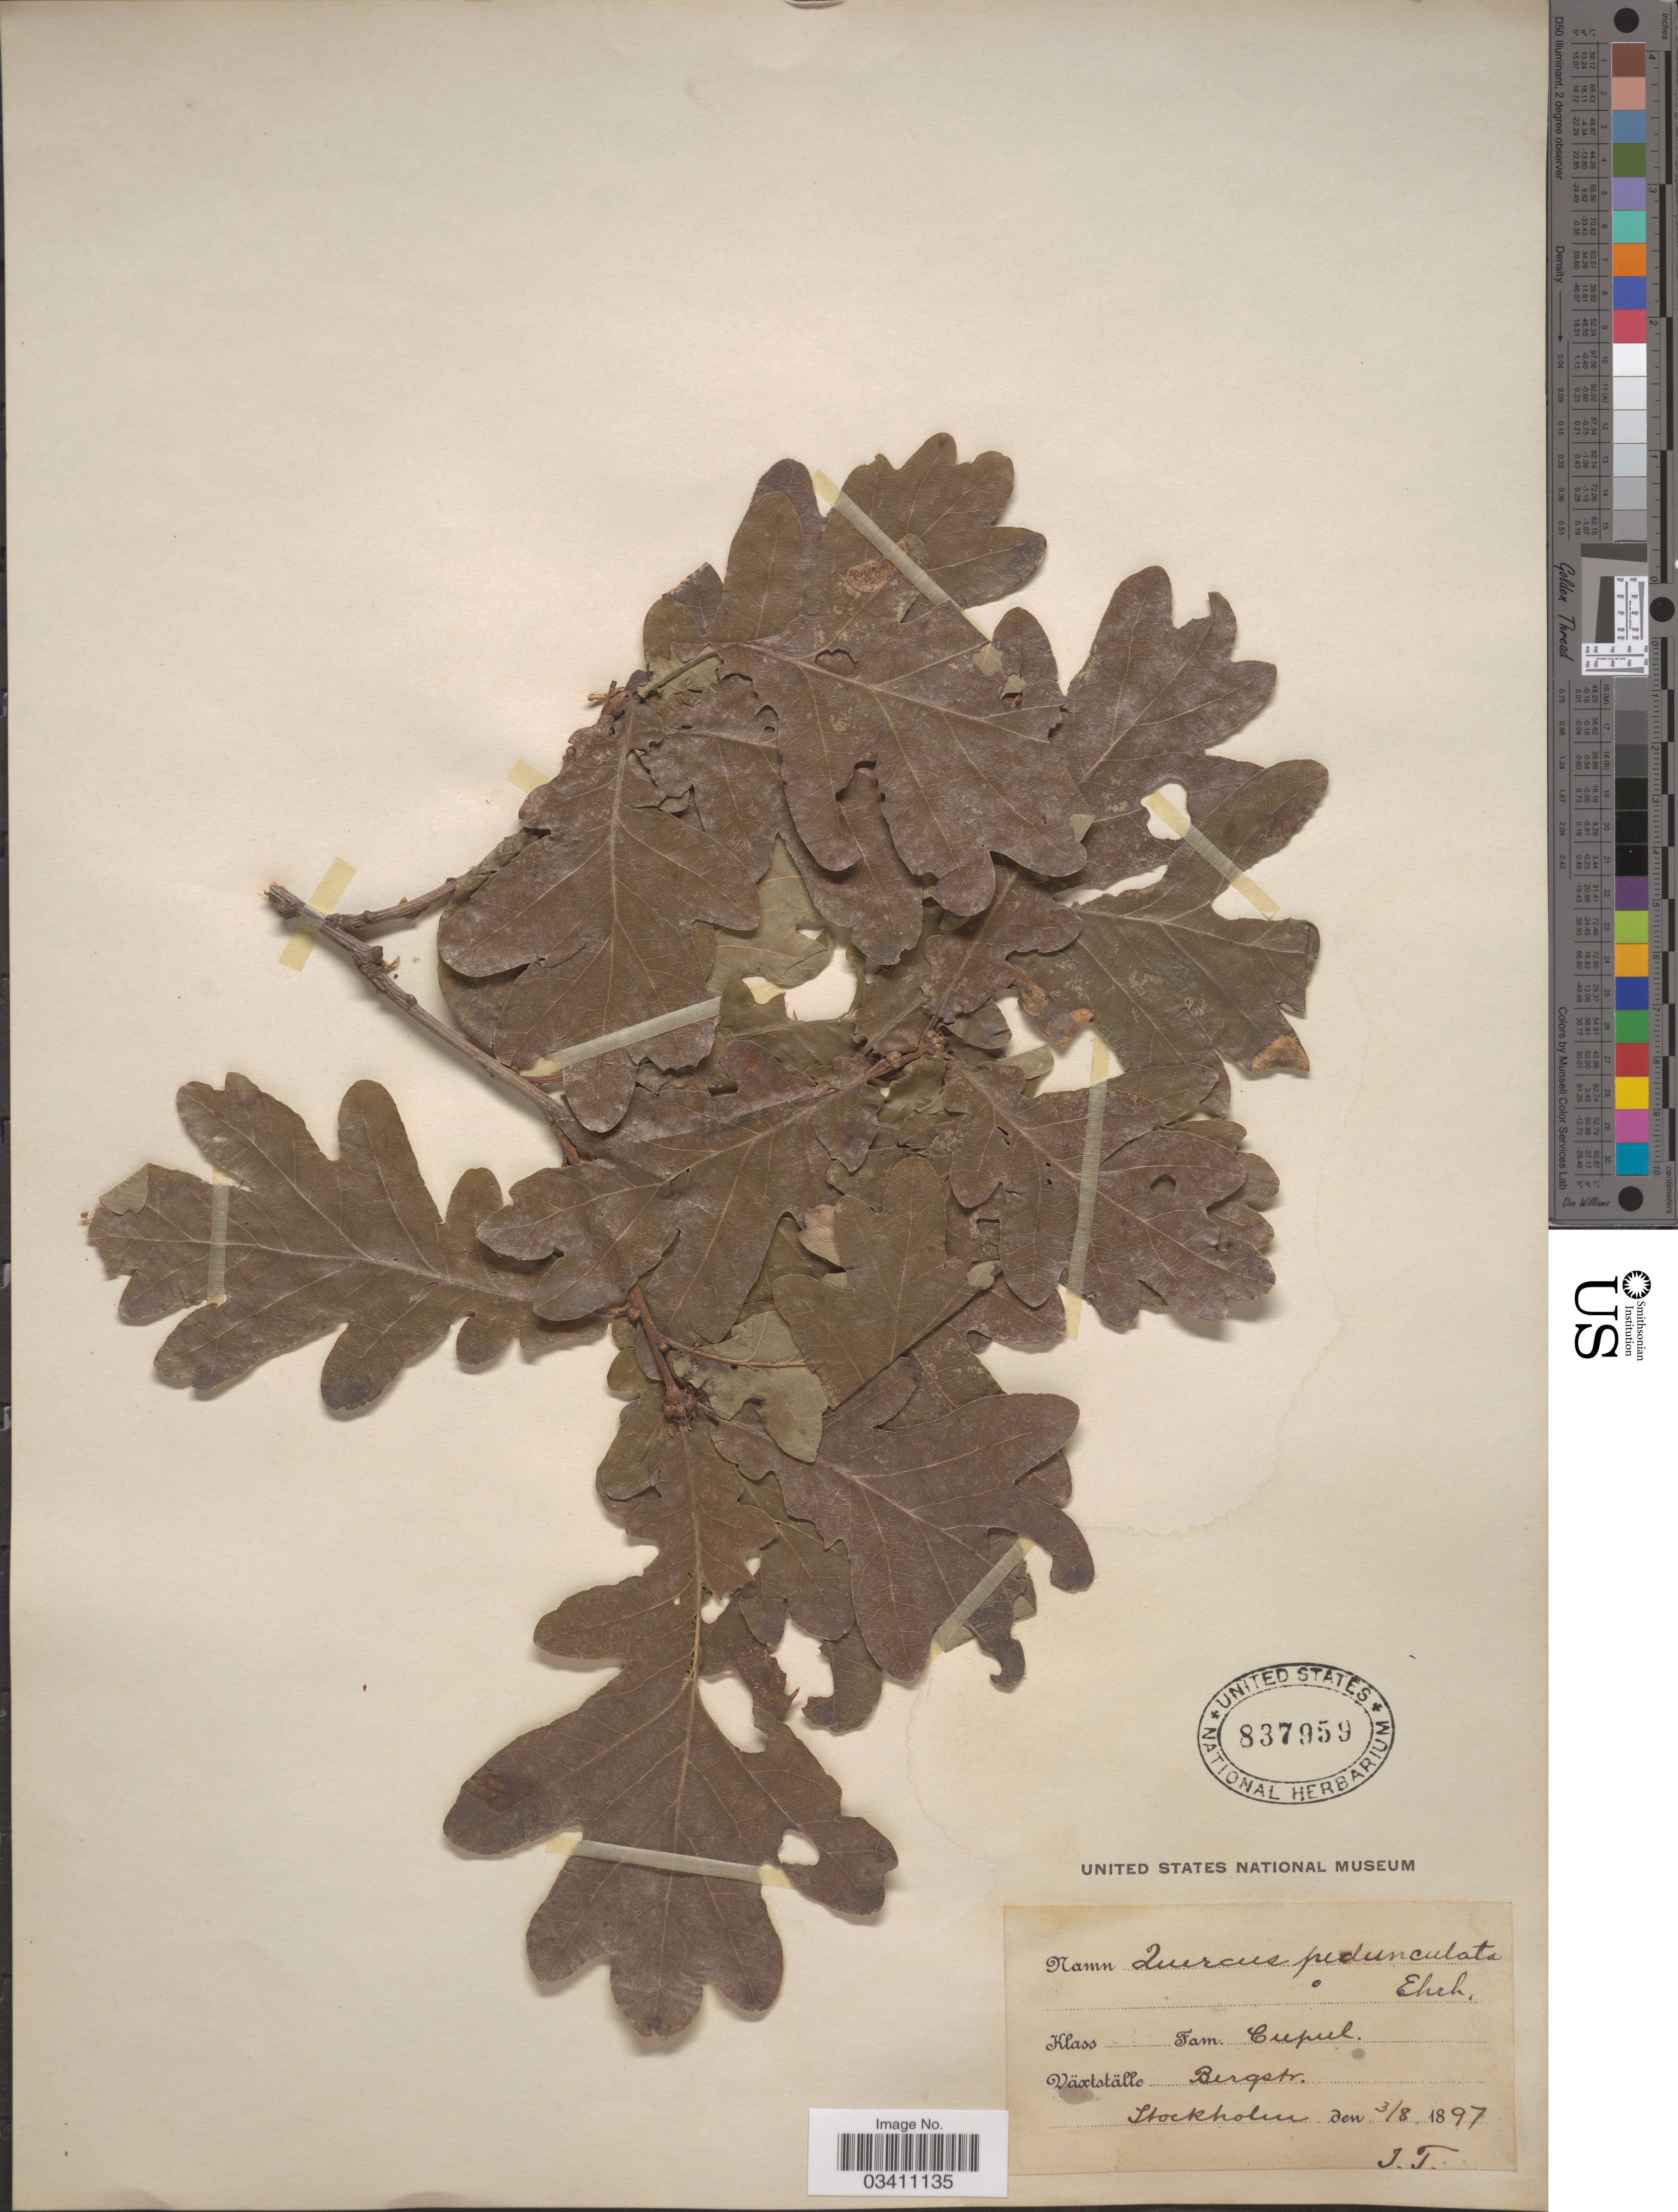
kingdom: Plantae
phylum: Tracheophyta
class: Magnoliopsida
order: Fagales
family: Fagaceae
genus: Quercus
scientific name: Quercus robur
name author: L.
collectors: I. T.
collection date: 1897-08-03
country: Sweden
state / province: Stockholm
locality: Bergstr. Stockholm.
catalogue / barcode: US 837959